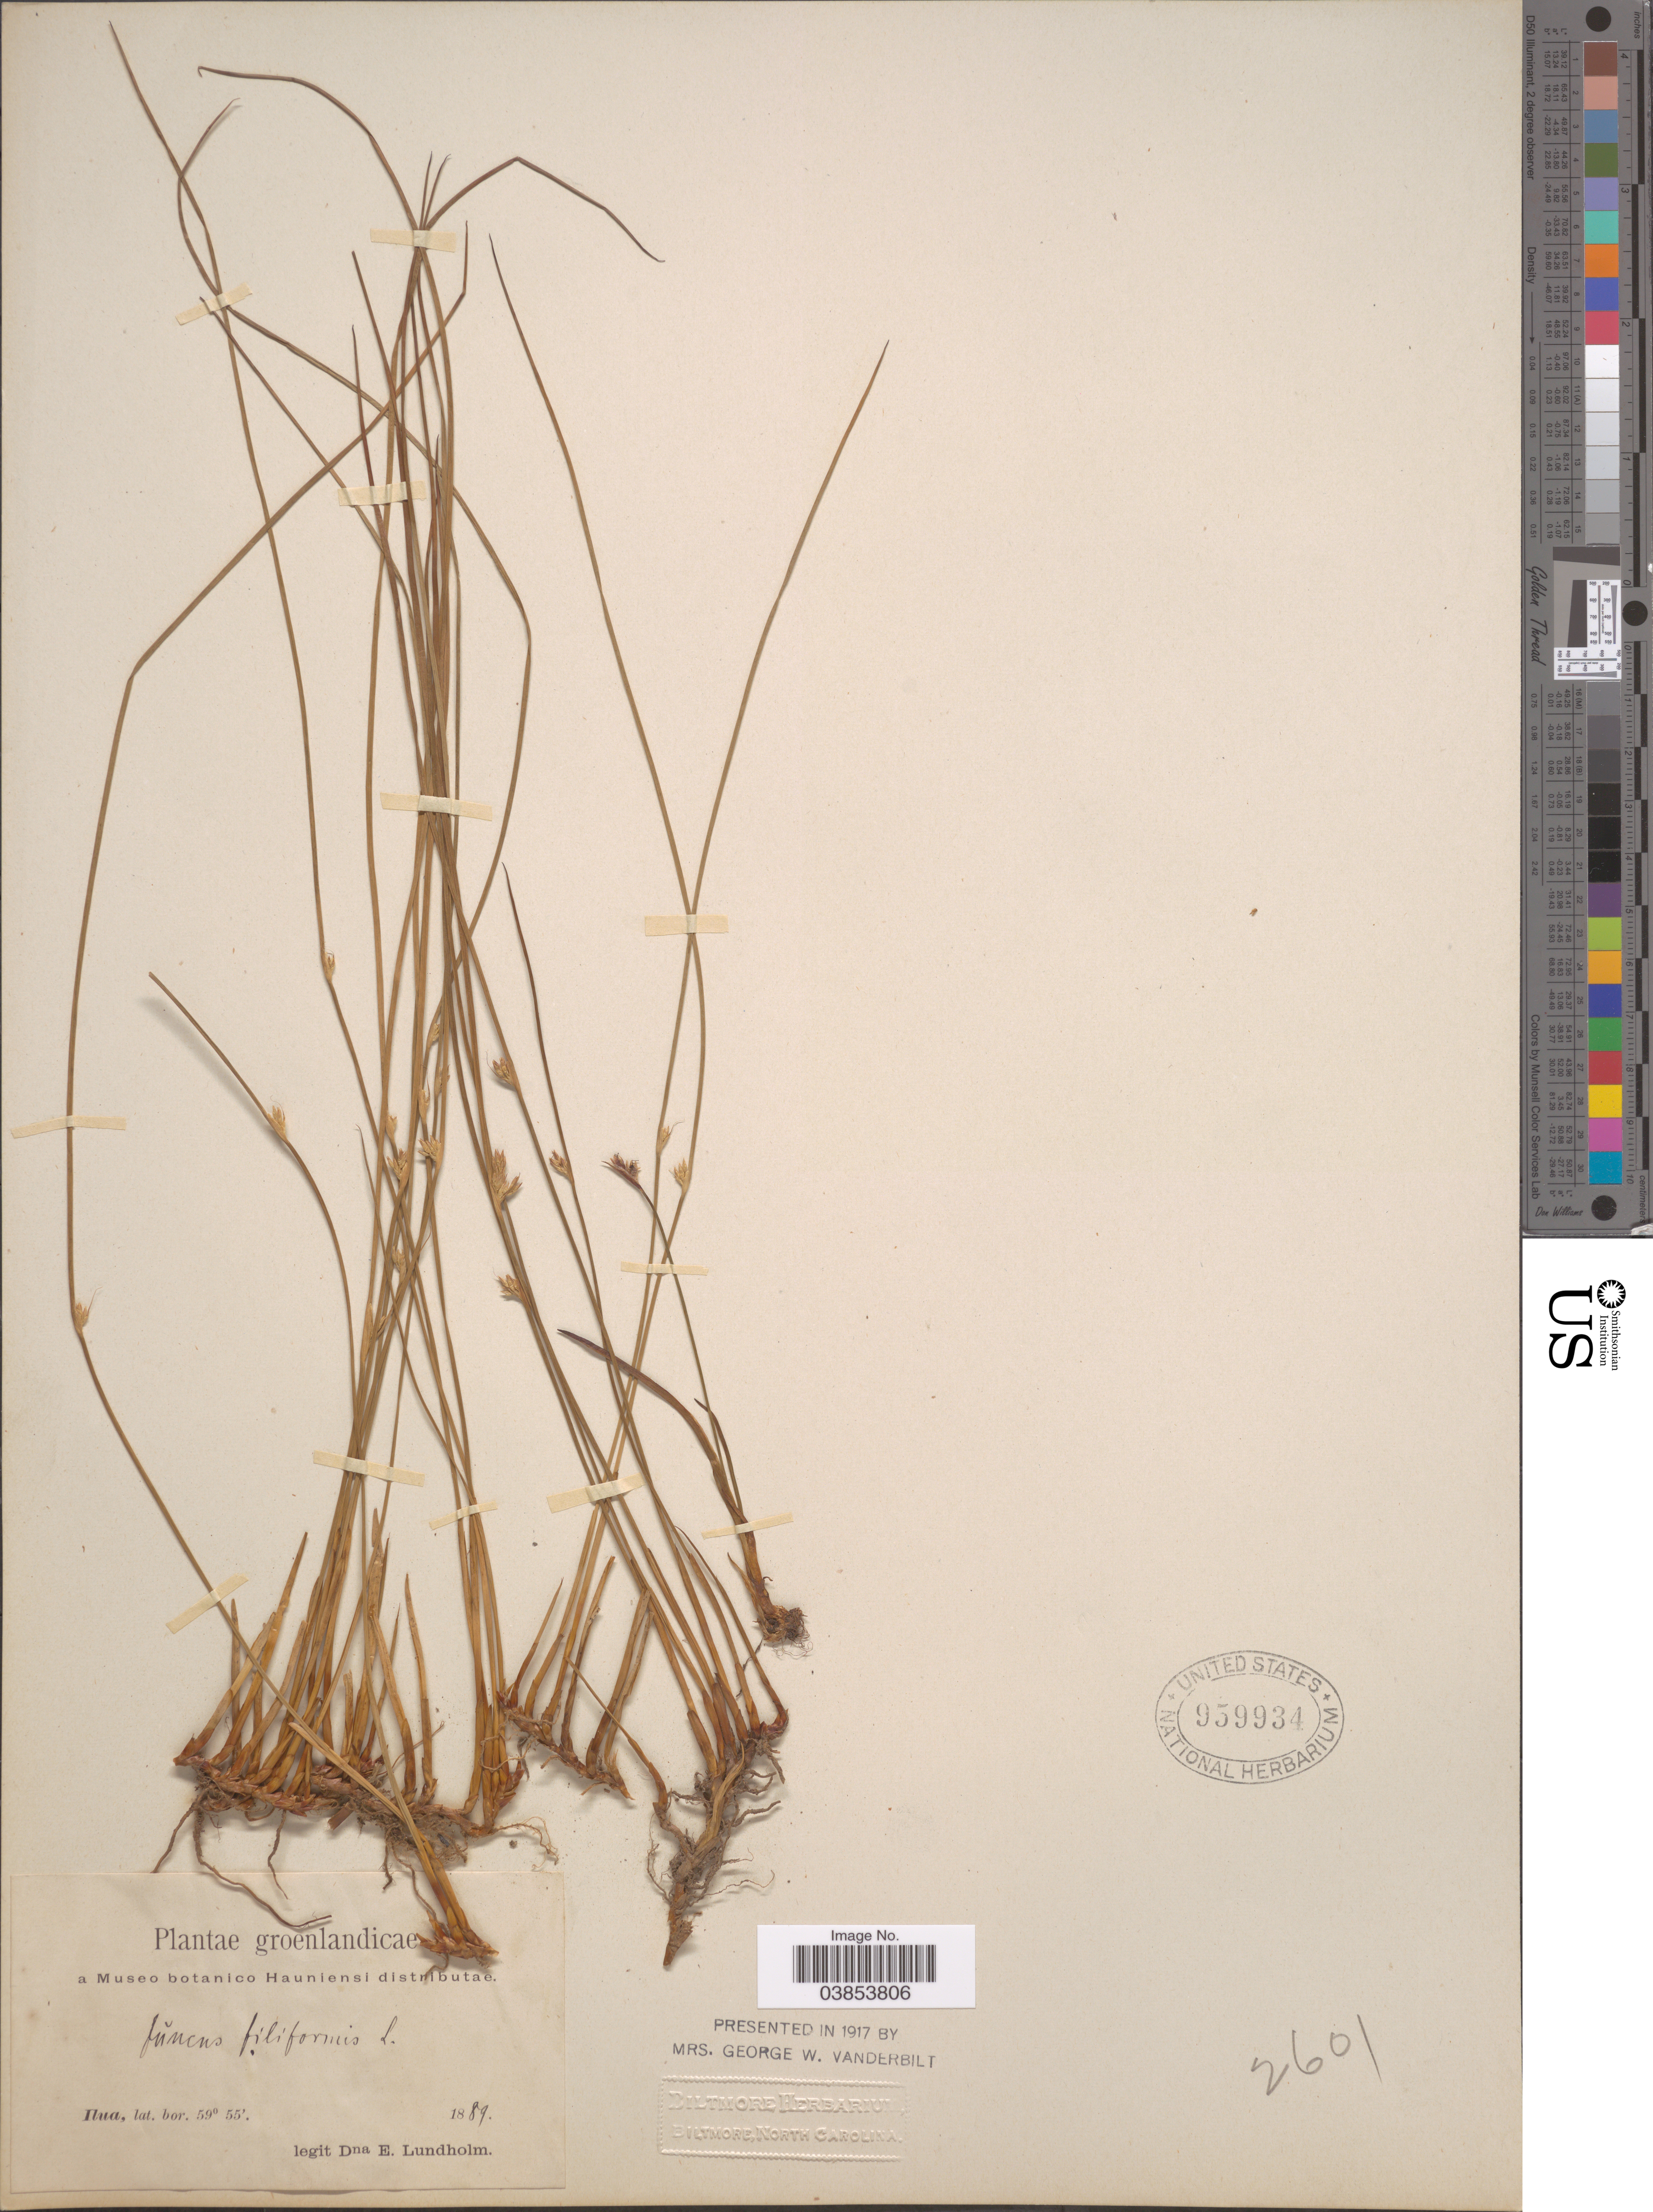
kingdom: Plantae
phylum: Tracheophyta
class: Liliopsida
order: Poales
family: Juncaceae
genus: Juncus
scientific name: Juncus filiformis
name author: L.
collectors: D. Lundholm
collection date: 1889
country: Greenland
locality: Ilua.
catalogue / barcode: US 959934